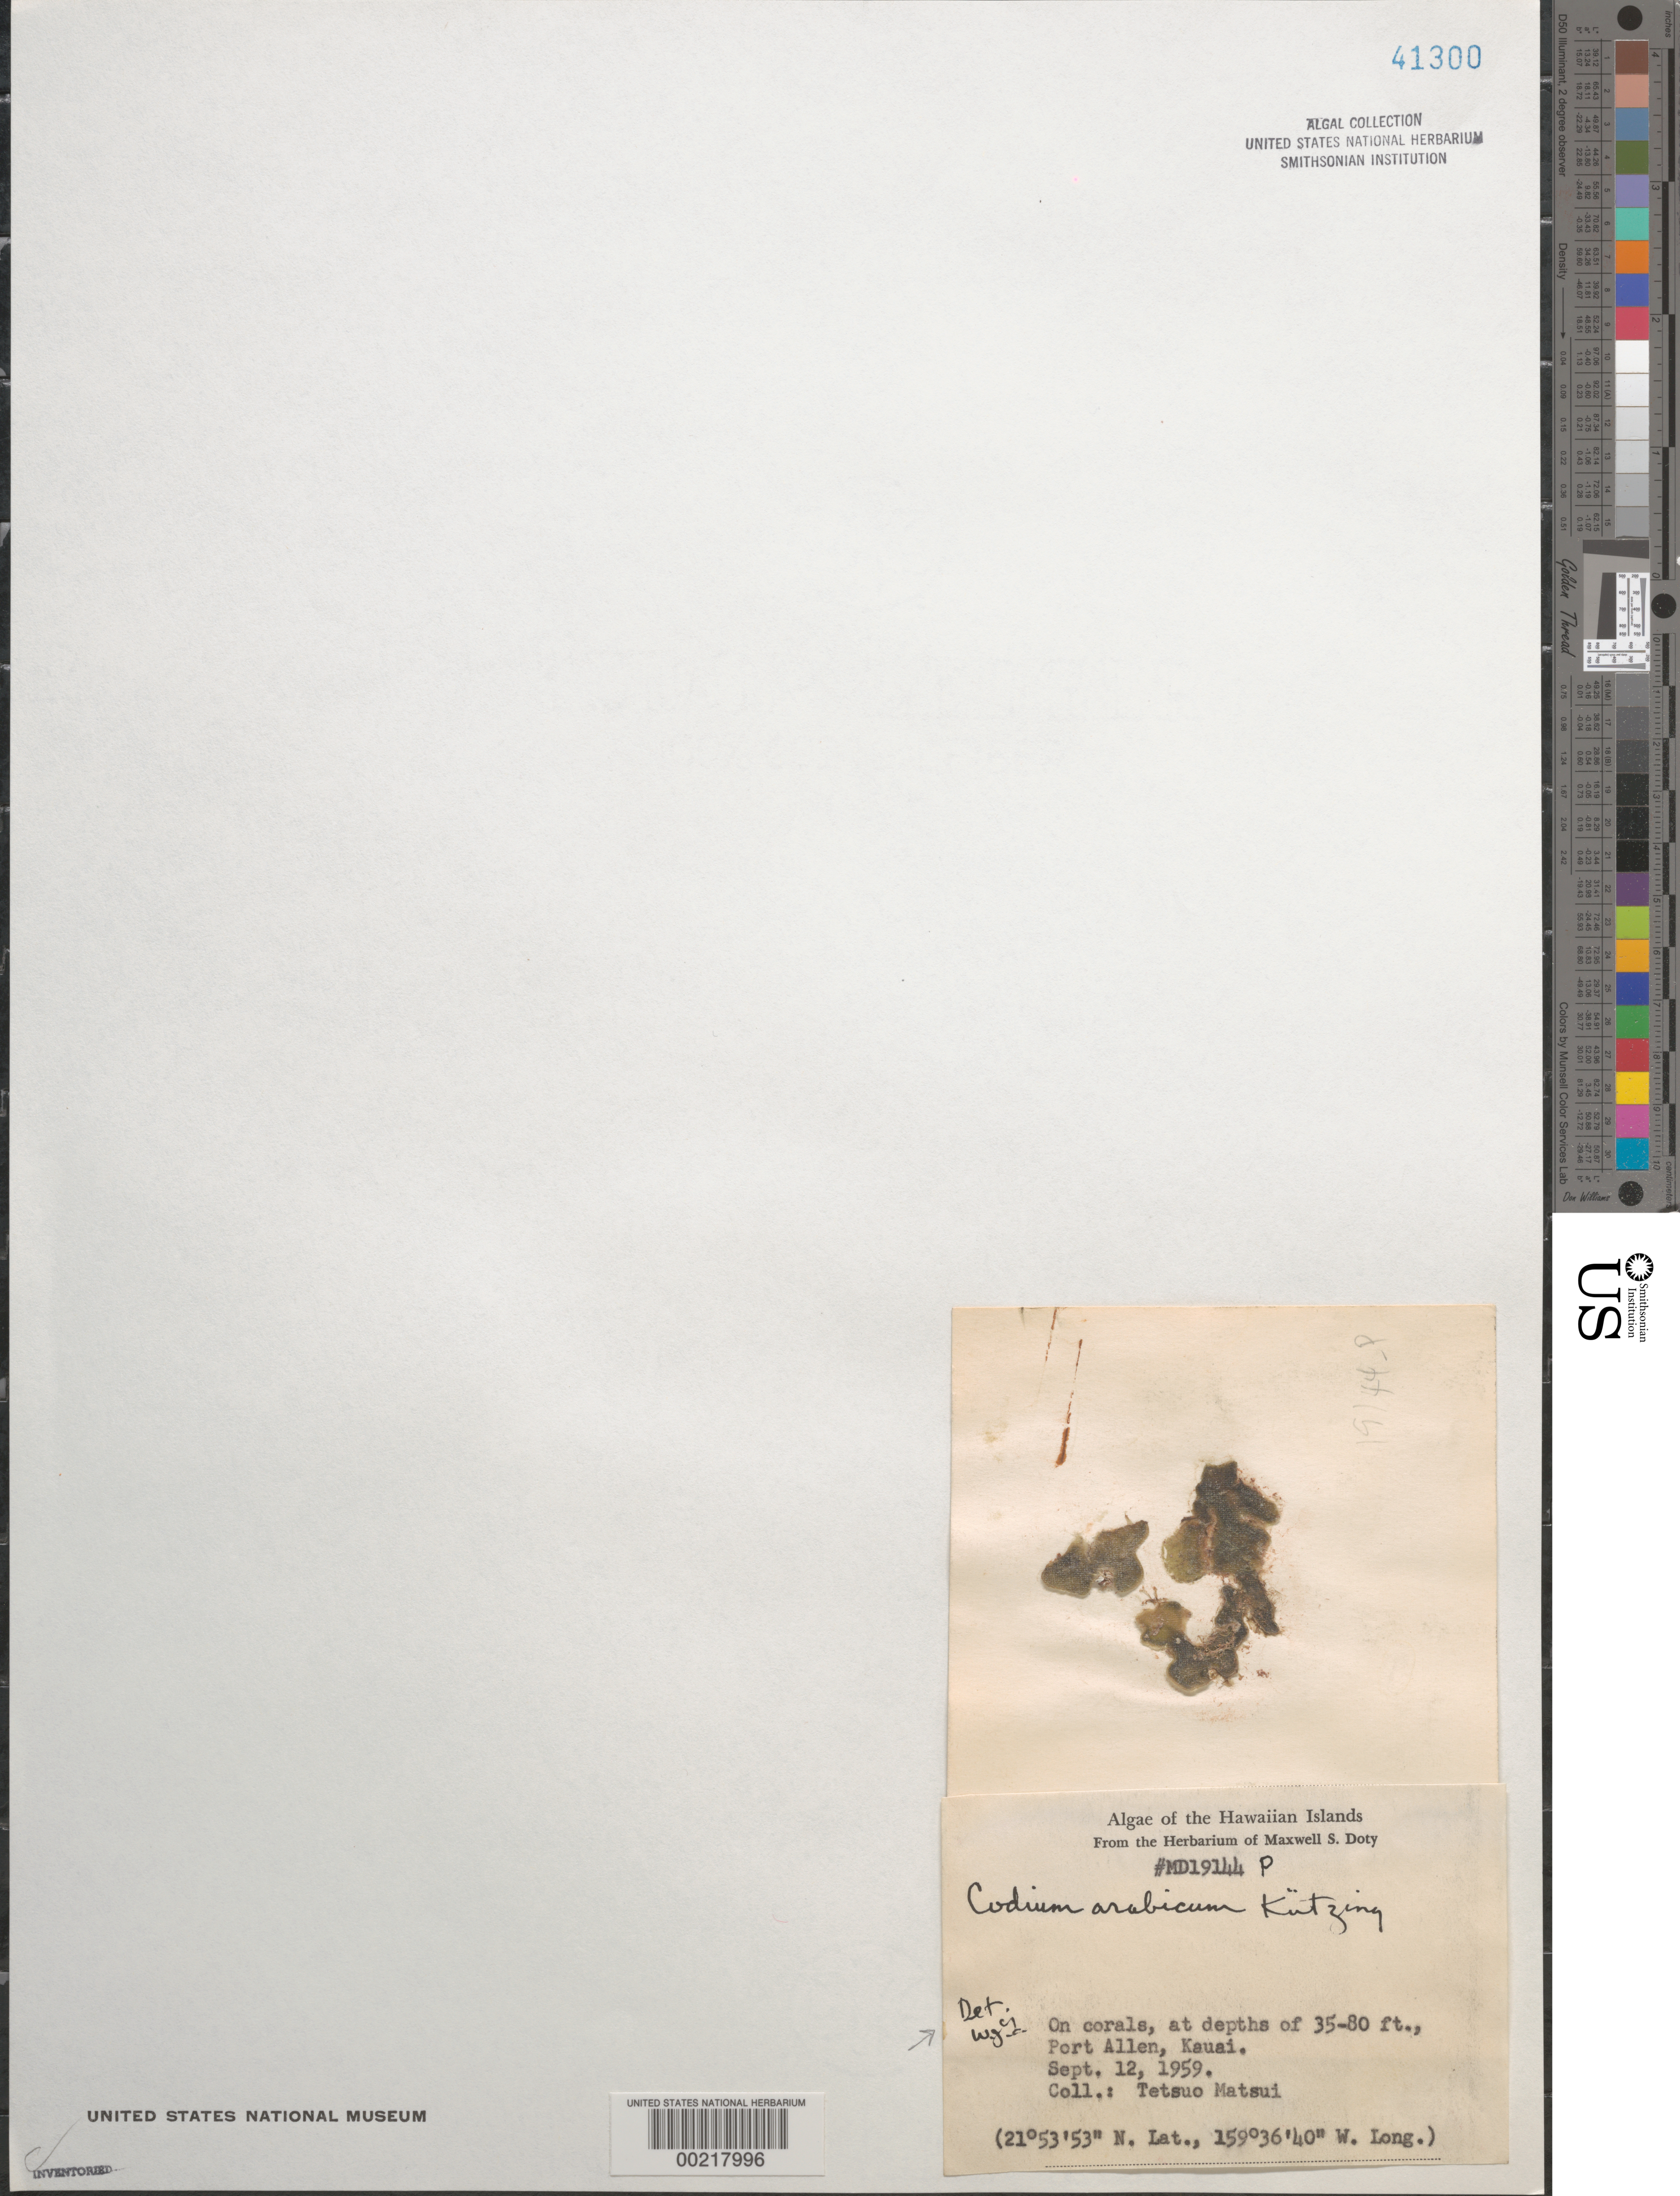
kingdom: Plantae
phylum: Chlorophyta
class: Ulvophyceae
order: Bryopsidales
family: Codiaceae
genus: Codium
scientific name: Codium arabicum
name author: Kütz.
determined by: Gilbert, W. J.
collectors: T. Matsui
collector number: MSD 19144p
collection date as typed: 12 Sep 1959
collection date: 1959-09-12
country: United States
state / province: Hawaii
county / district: Kauai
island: Kaua'i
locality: Port Allen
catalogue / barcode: US 41300